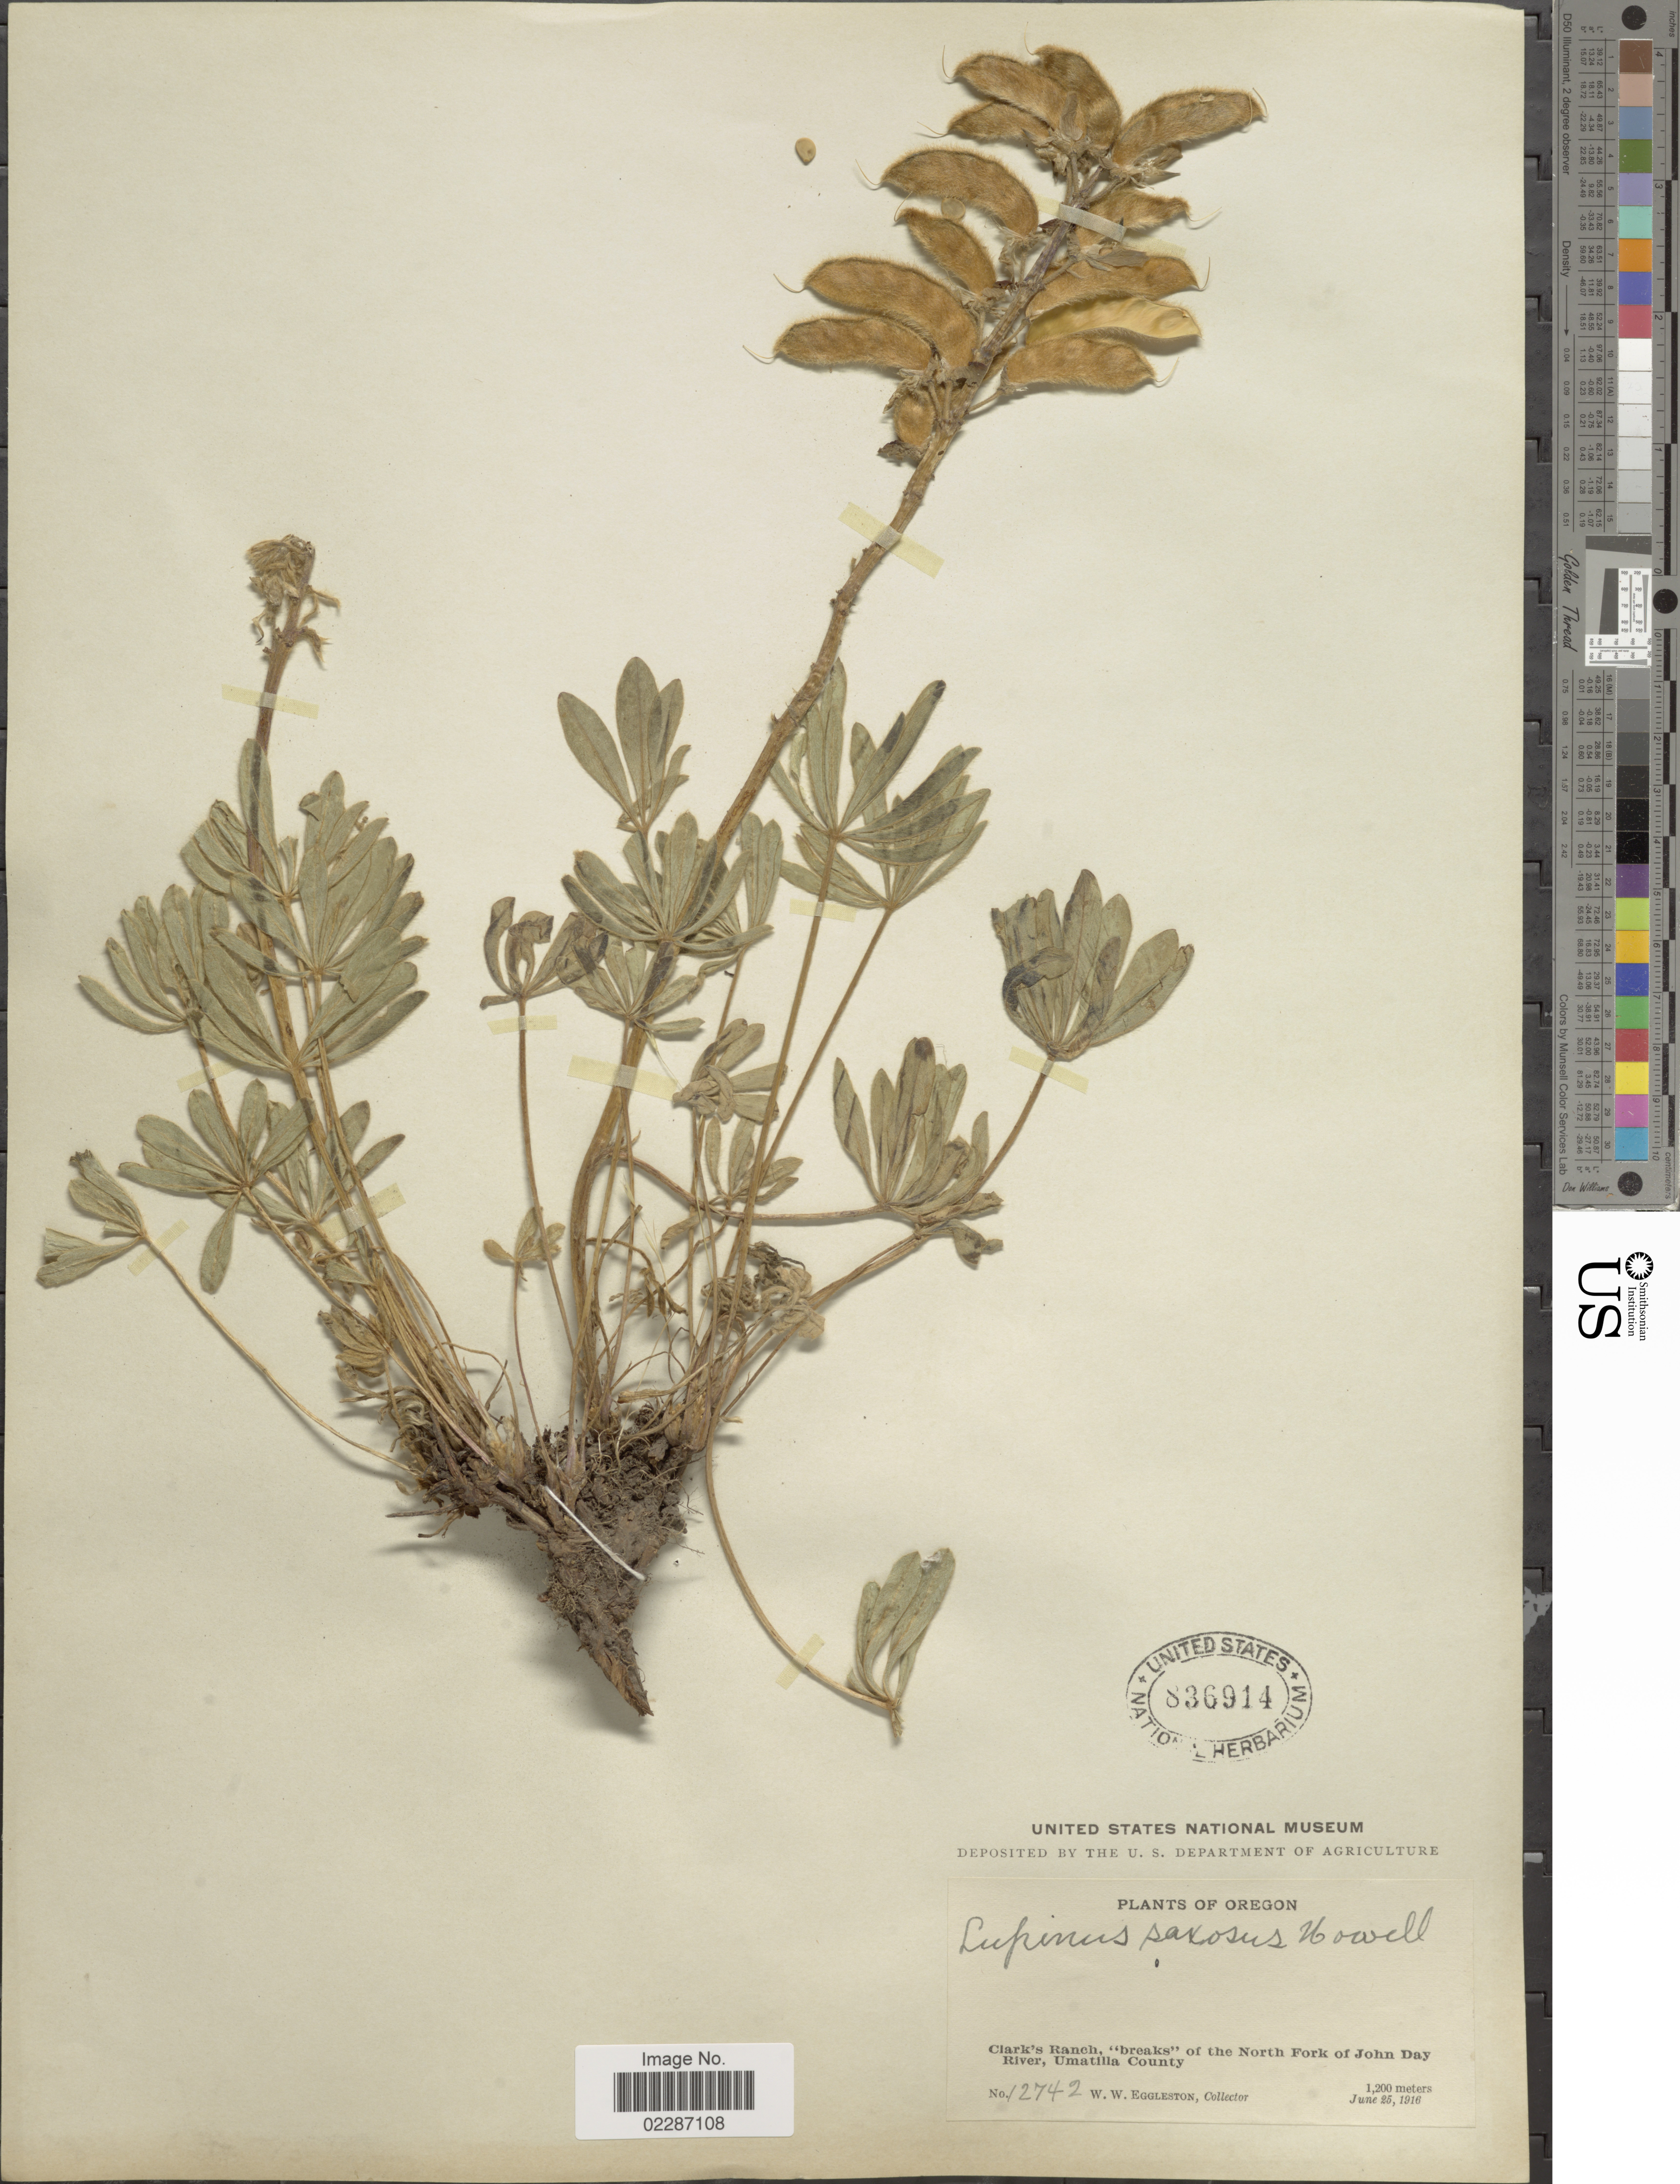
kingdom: Plantae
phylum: Tracheophyta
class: Magnoliopsida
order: Fabales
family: Fabaceae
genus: Lupinus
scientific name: Lupinus saxosus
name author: Howell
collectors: W. W. Eggleston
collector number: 12742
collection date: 1916-06-25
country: United States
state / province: Oregon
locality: Clark 's Ranch "breaks" of the North Fork of John Day River, Umatilla County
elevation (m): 1200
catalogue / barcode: US 836914